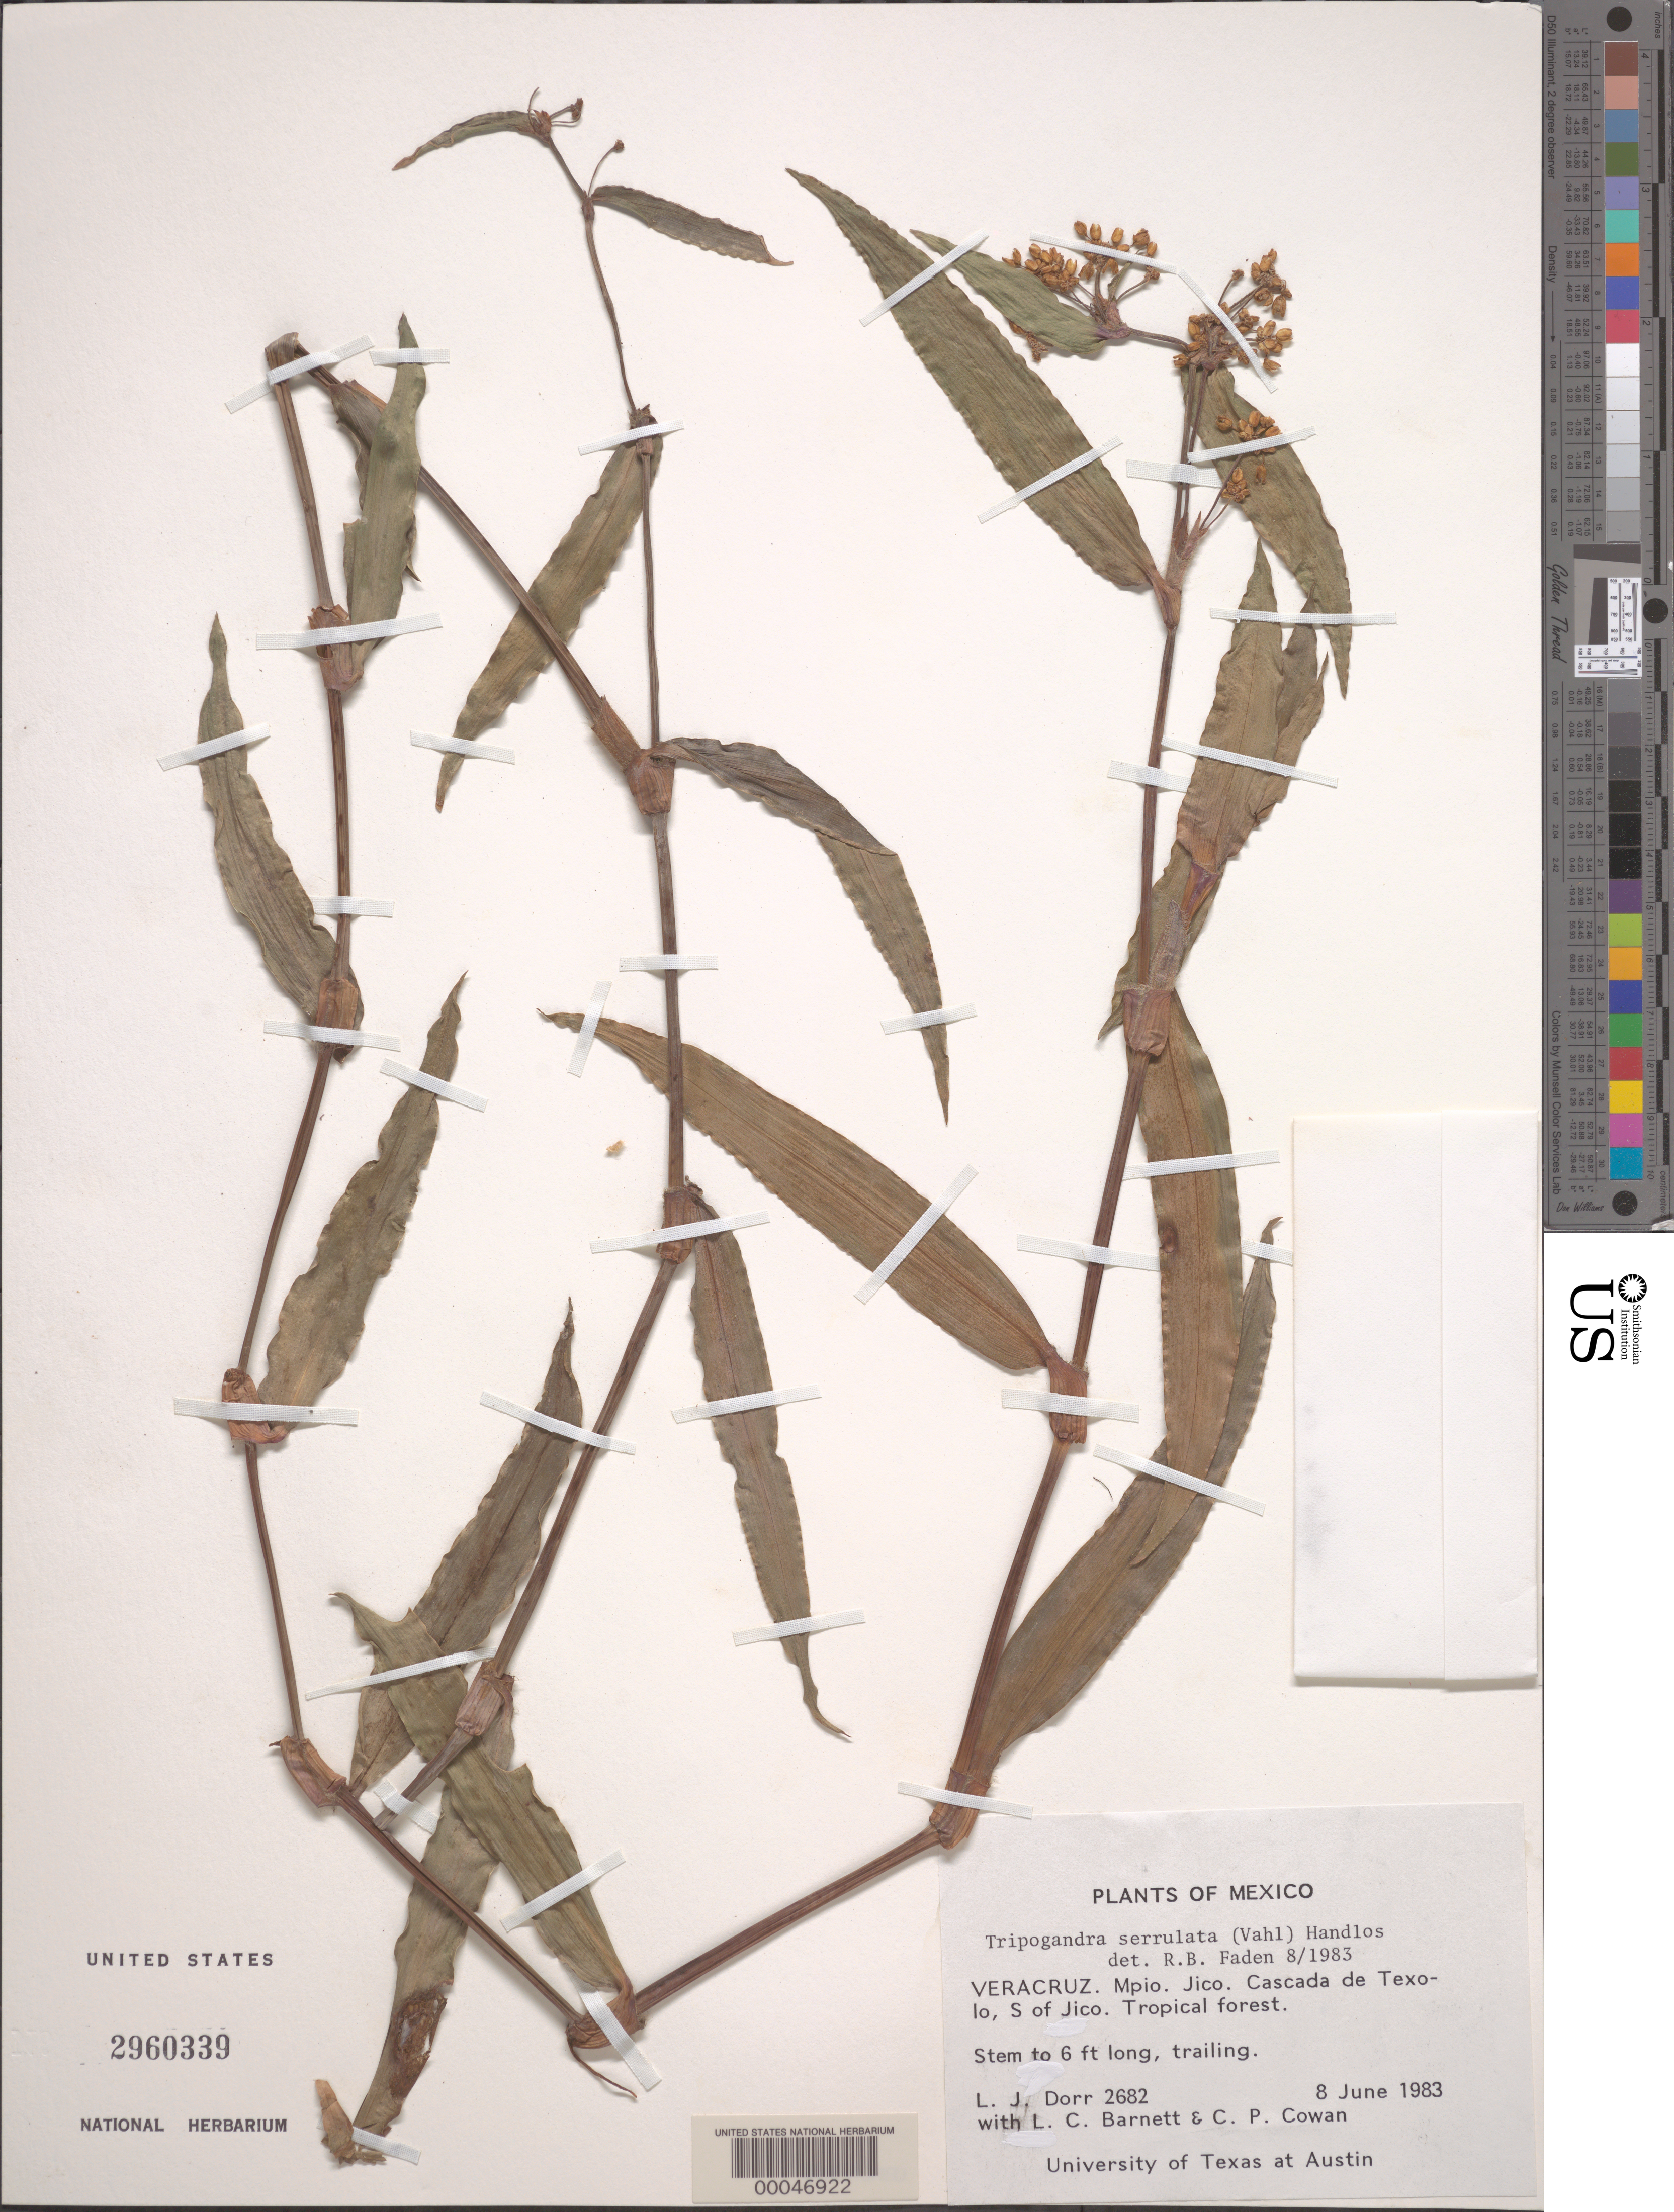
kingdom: Plantae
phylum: Tracheophyta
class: Liliopsida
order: Commelinales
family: Commelinaceae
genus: Tripogandra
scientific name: Tripogandra serrulata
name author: (Vahl) Handlos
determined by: Faden, Robert B., (US), Smithsonian Institution - National Museum of Natural History (UNITED STATES)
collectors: L. J. Dorr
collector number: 2682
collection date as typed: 08 Jun 1983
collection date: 1983-06-08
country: Mexico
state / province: Veracruz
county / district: Xico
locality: Jico mun. (?), cascada de texolo, S of jico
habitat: Tropical forest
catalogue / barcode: US 2960339